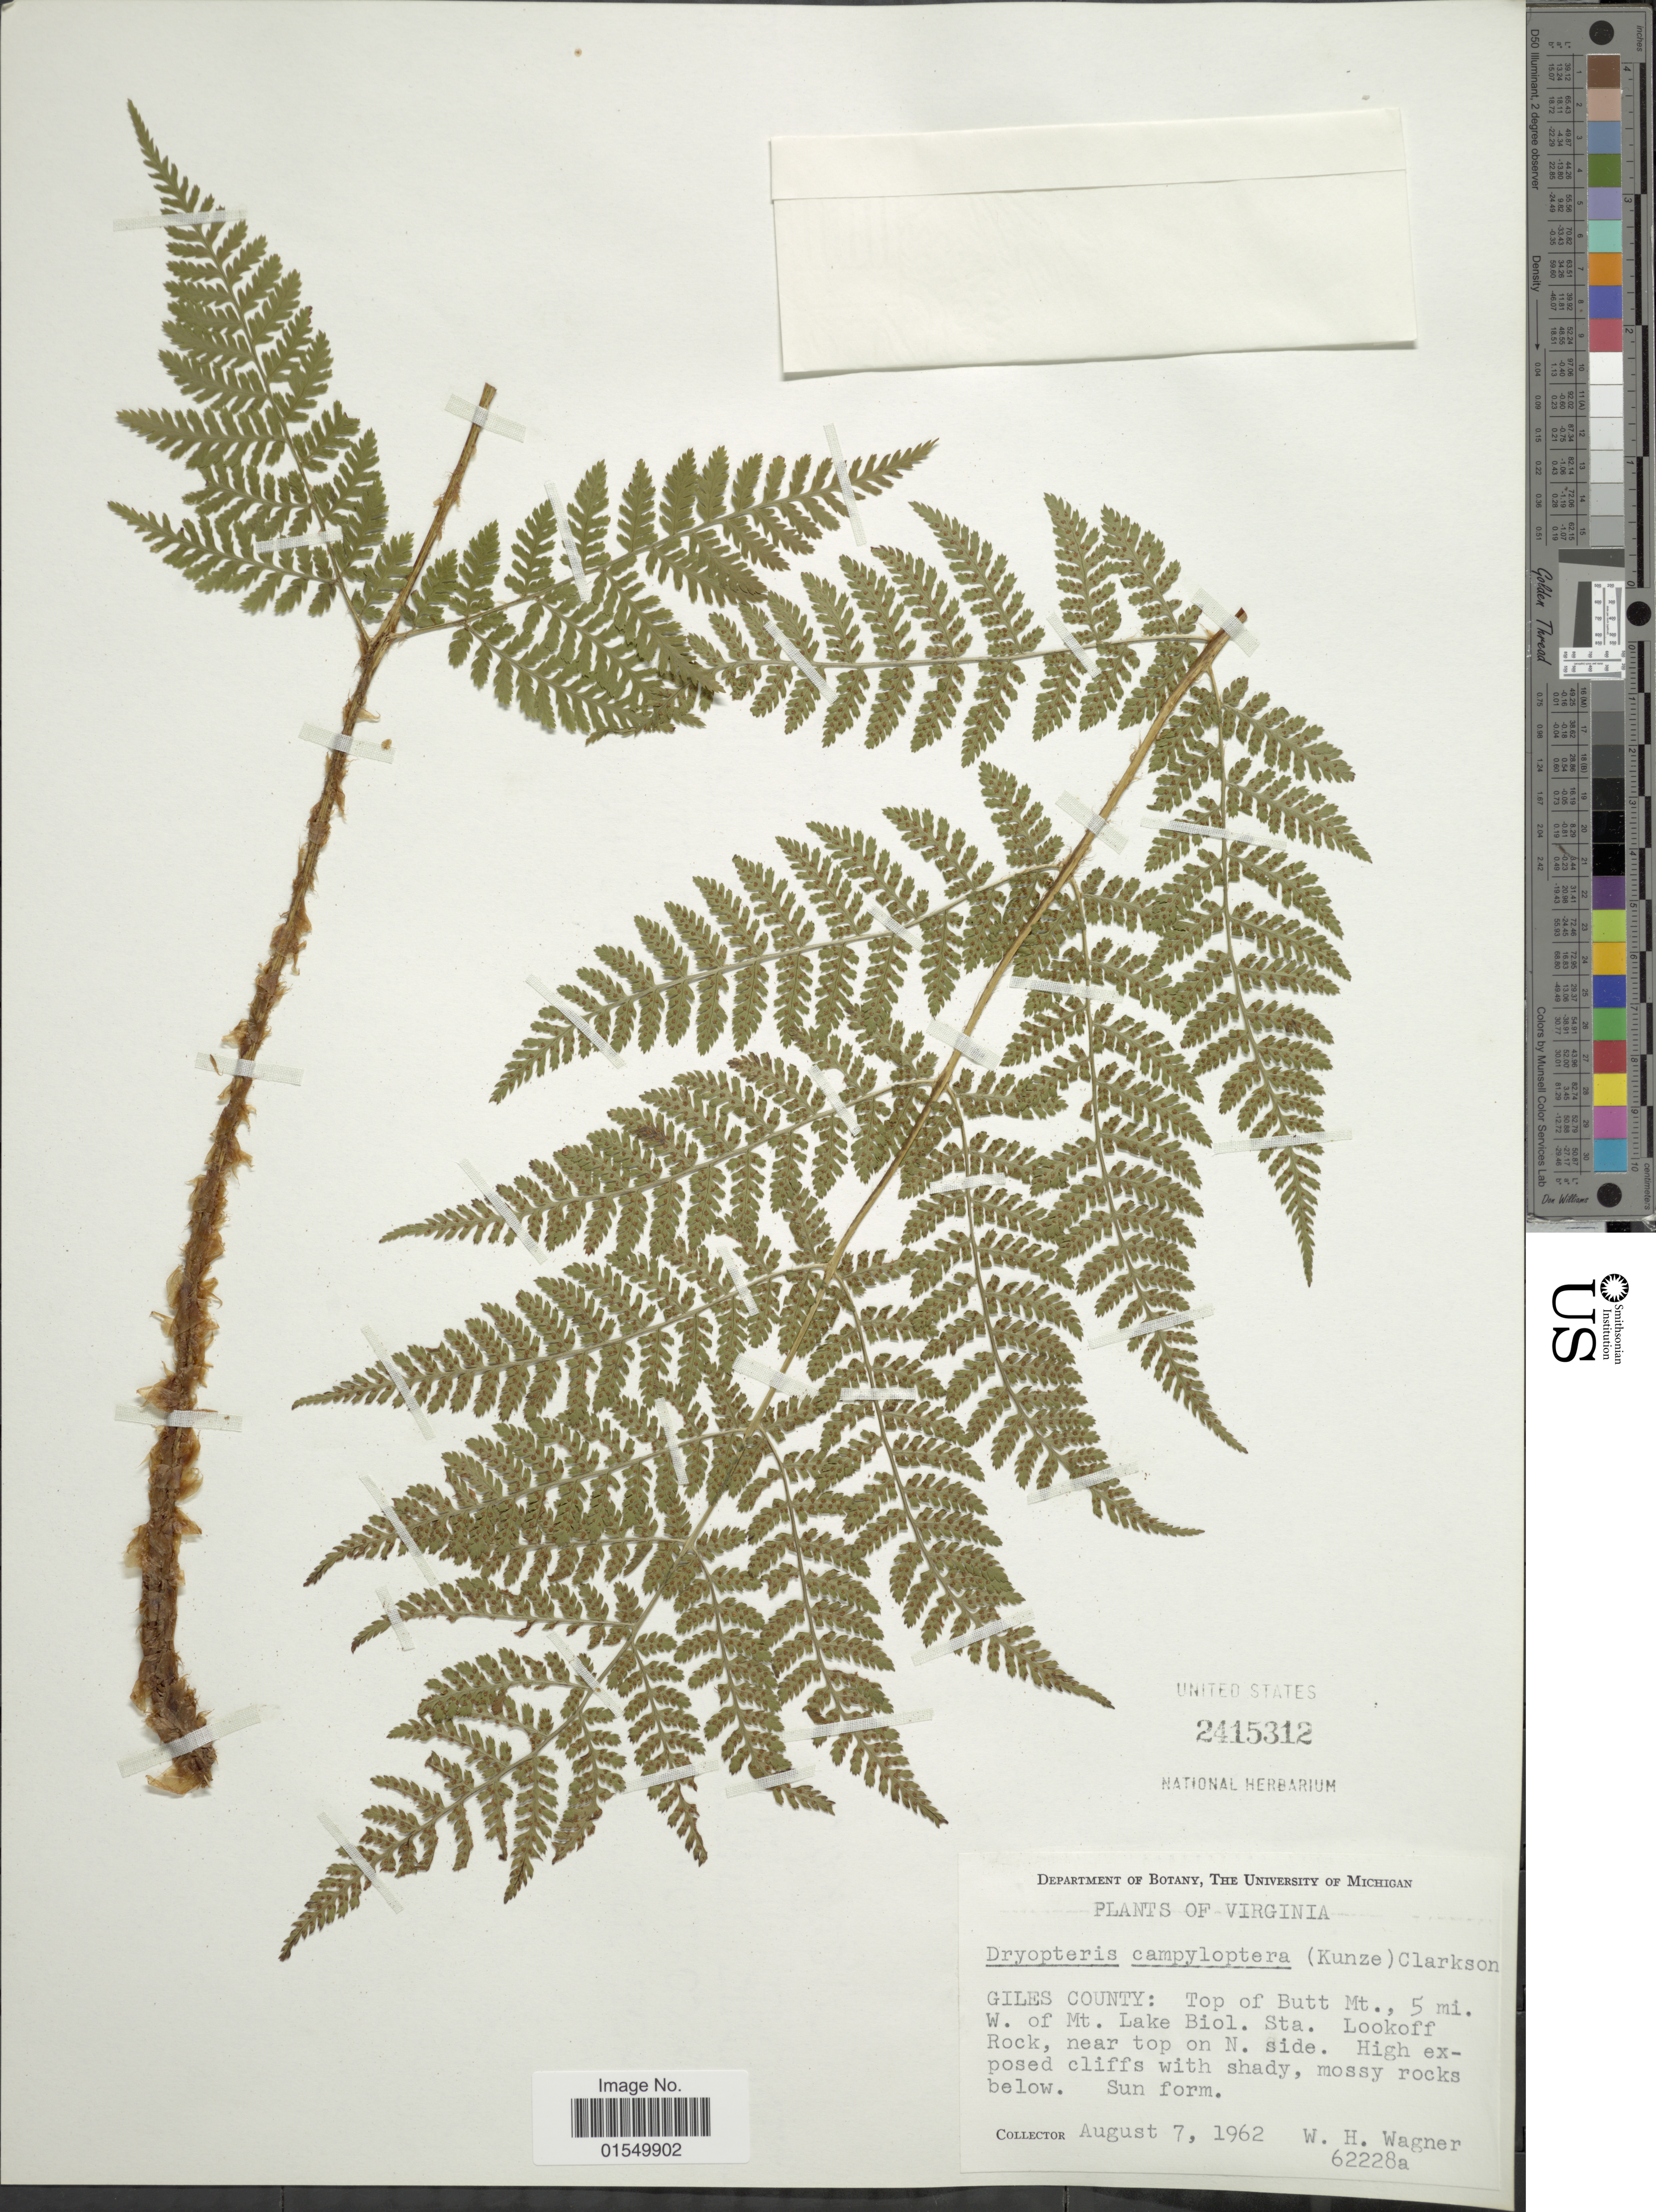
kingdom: Plantae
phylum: Tracheophyta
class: Polypodiopsida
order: Polypodiales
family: Dryopteridaceae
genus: Dryopteris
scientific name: Dryopteris campyloptera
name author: Clarkson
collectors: W. H. Wagner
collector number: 62228a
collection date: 1962-08-07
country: United States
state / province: Virginia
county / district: Giles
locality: Top of Butt Mt., 5 mi. W. of Mt. Lake Biol. Sta., Lookoff Rock, near top on N. side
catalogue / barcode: US 2415312